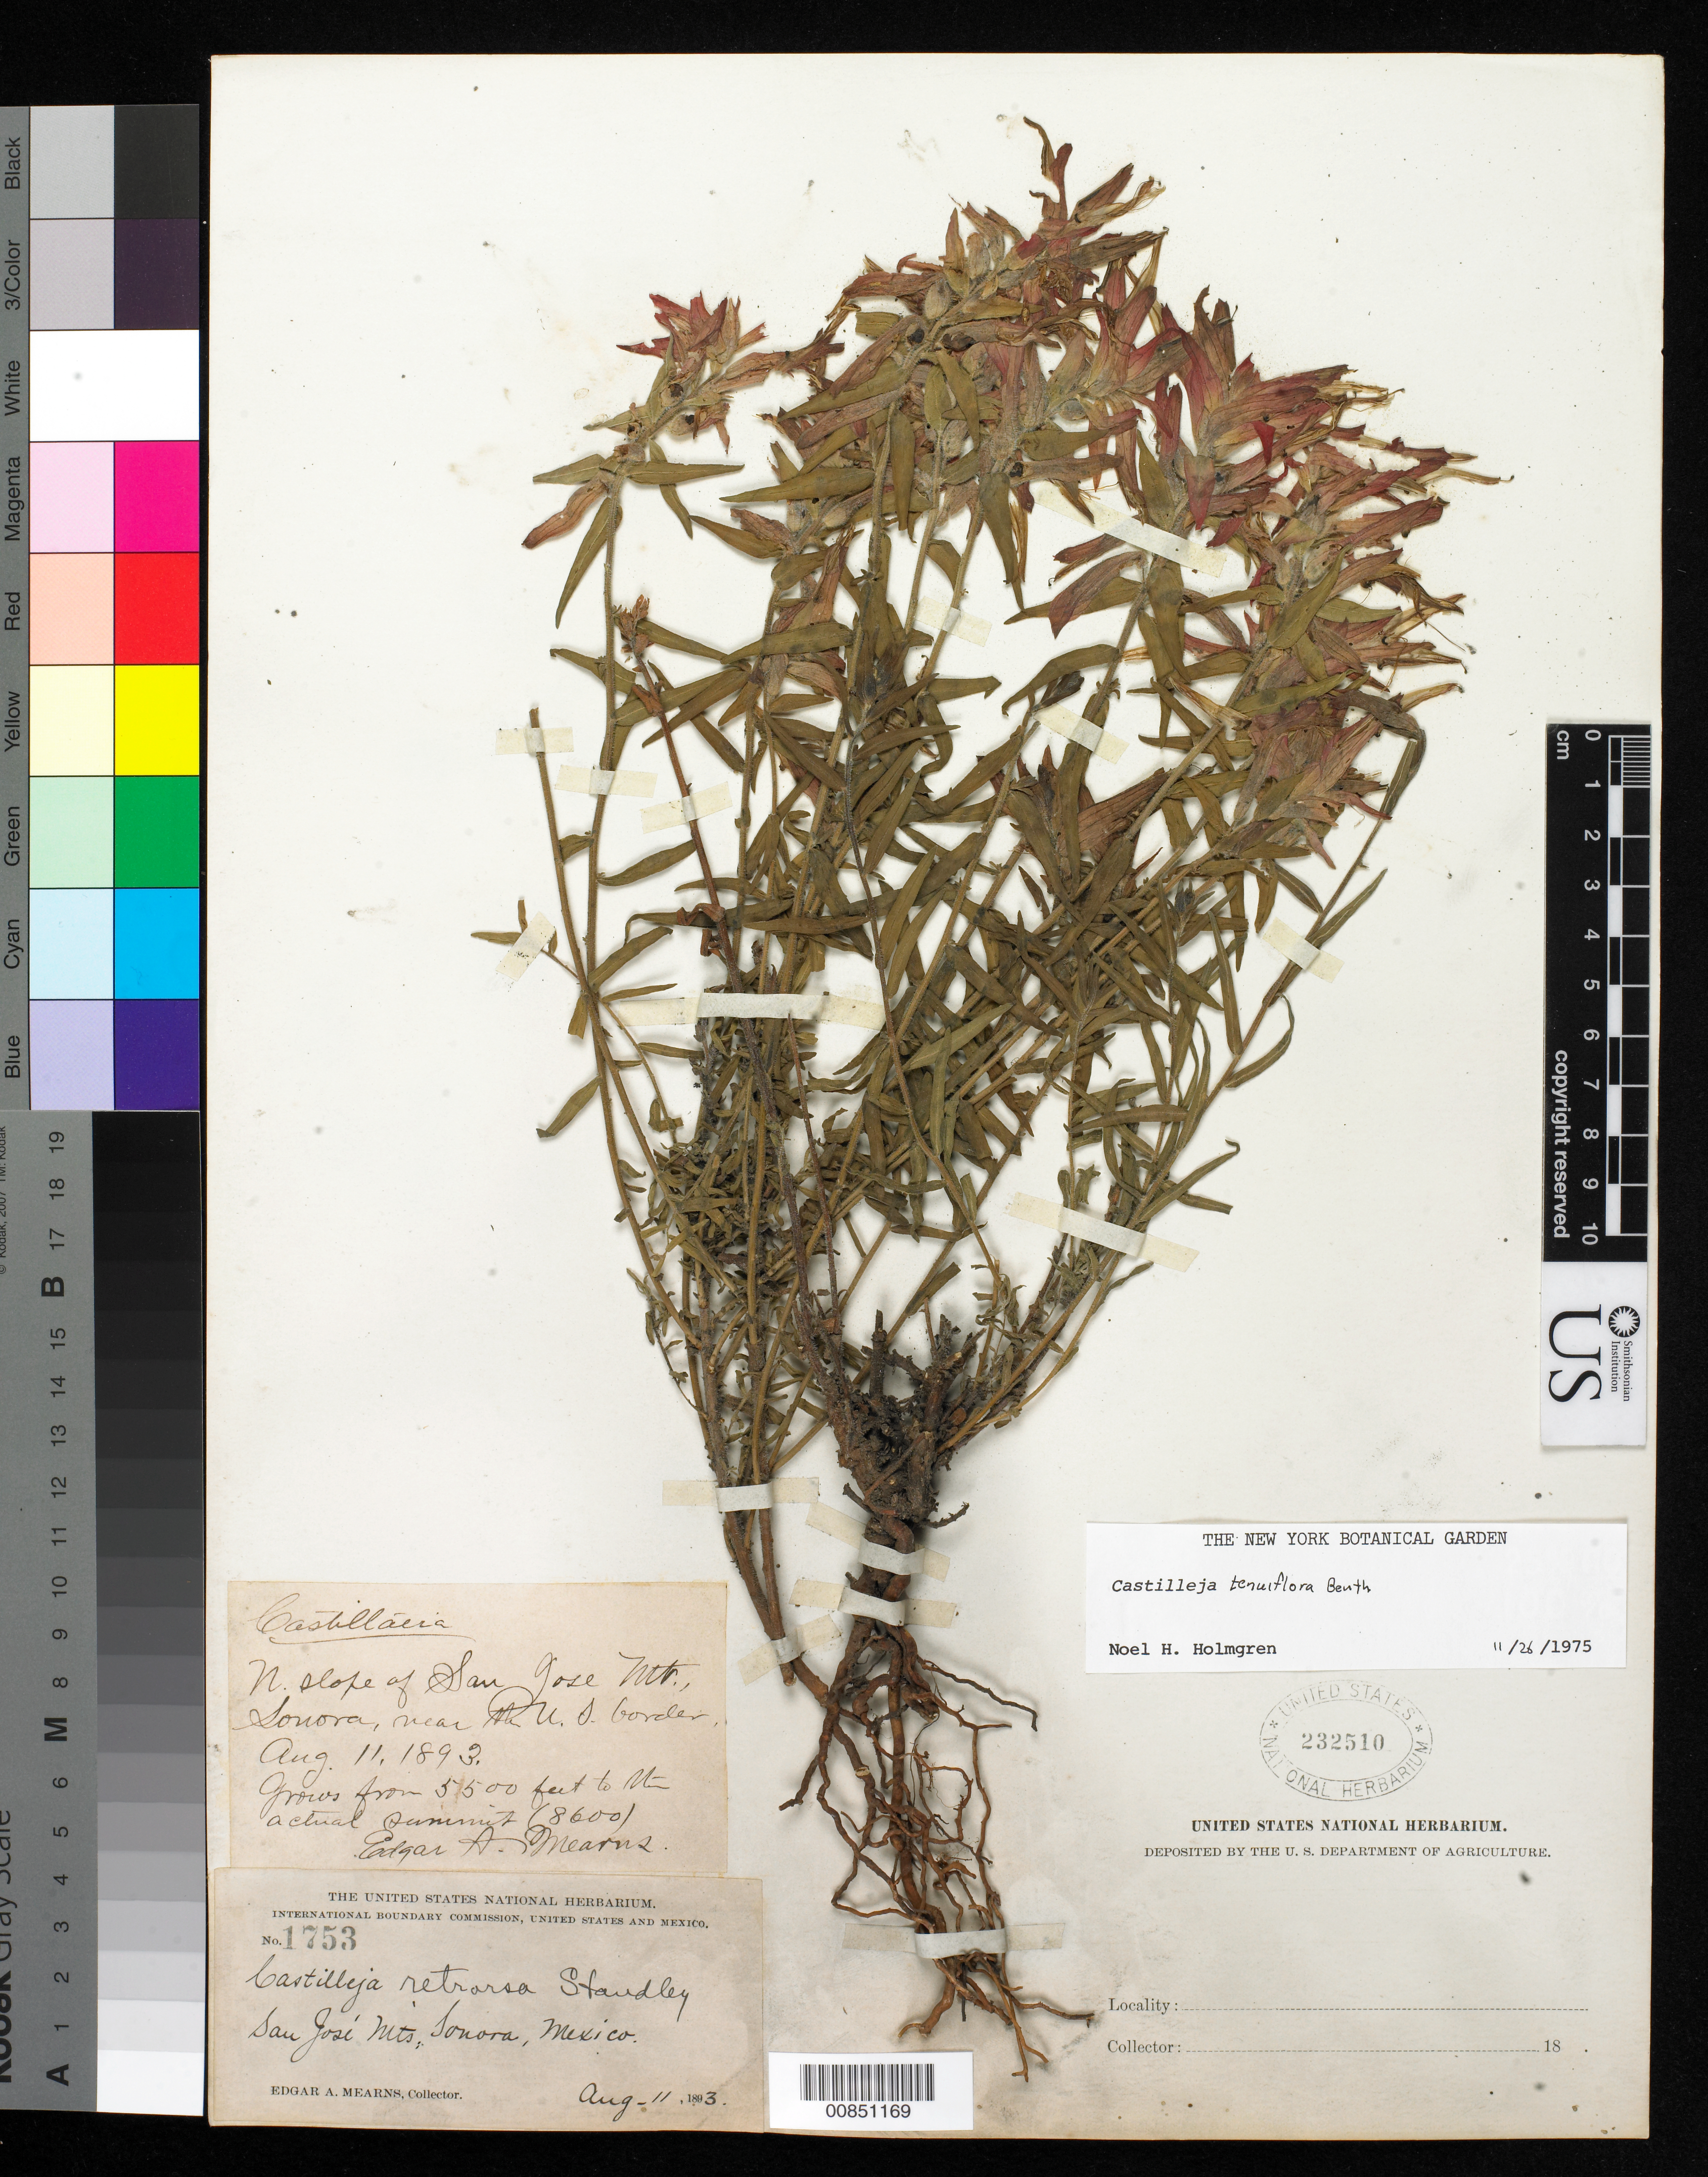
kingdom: Plantae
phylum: Tracheophyta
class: Magnoliopsida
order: Lamiales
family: Orobanchaceae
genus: Castilleja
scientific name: Castilleja tenuiflora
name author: Benth.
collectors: E. A. Mearns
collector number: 1753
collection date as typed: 11 Aug 1893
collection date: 1893-08-11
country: Mexico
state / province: Sonora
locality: N slope of San José Mts., Sonora, near the US border.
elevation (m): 1676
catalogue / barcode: US 232510